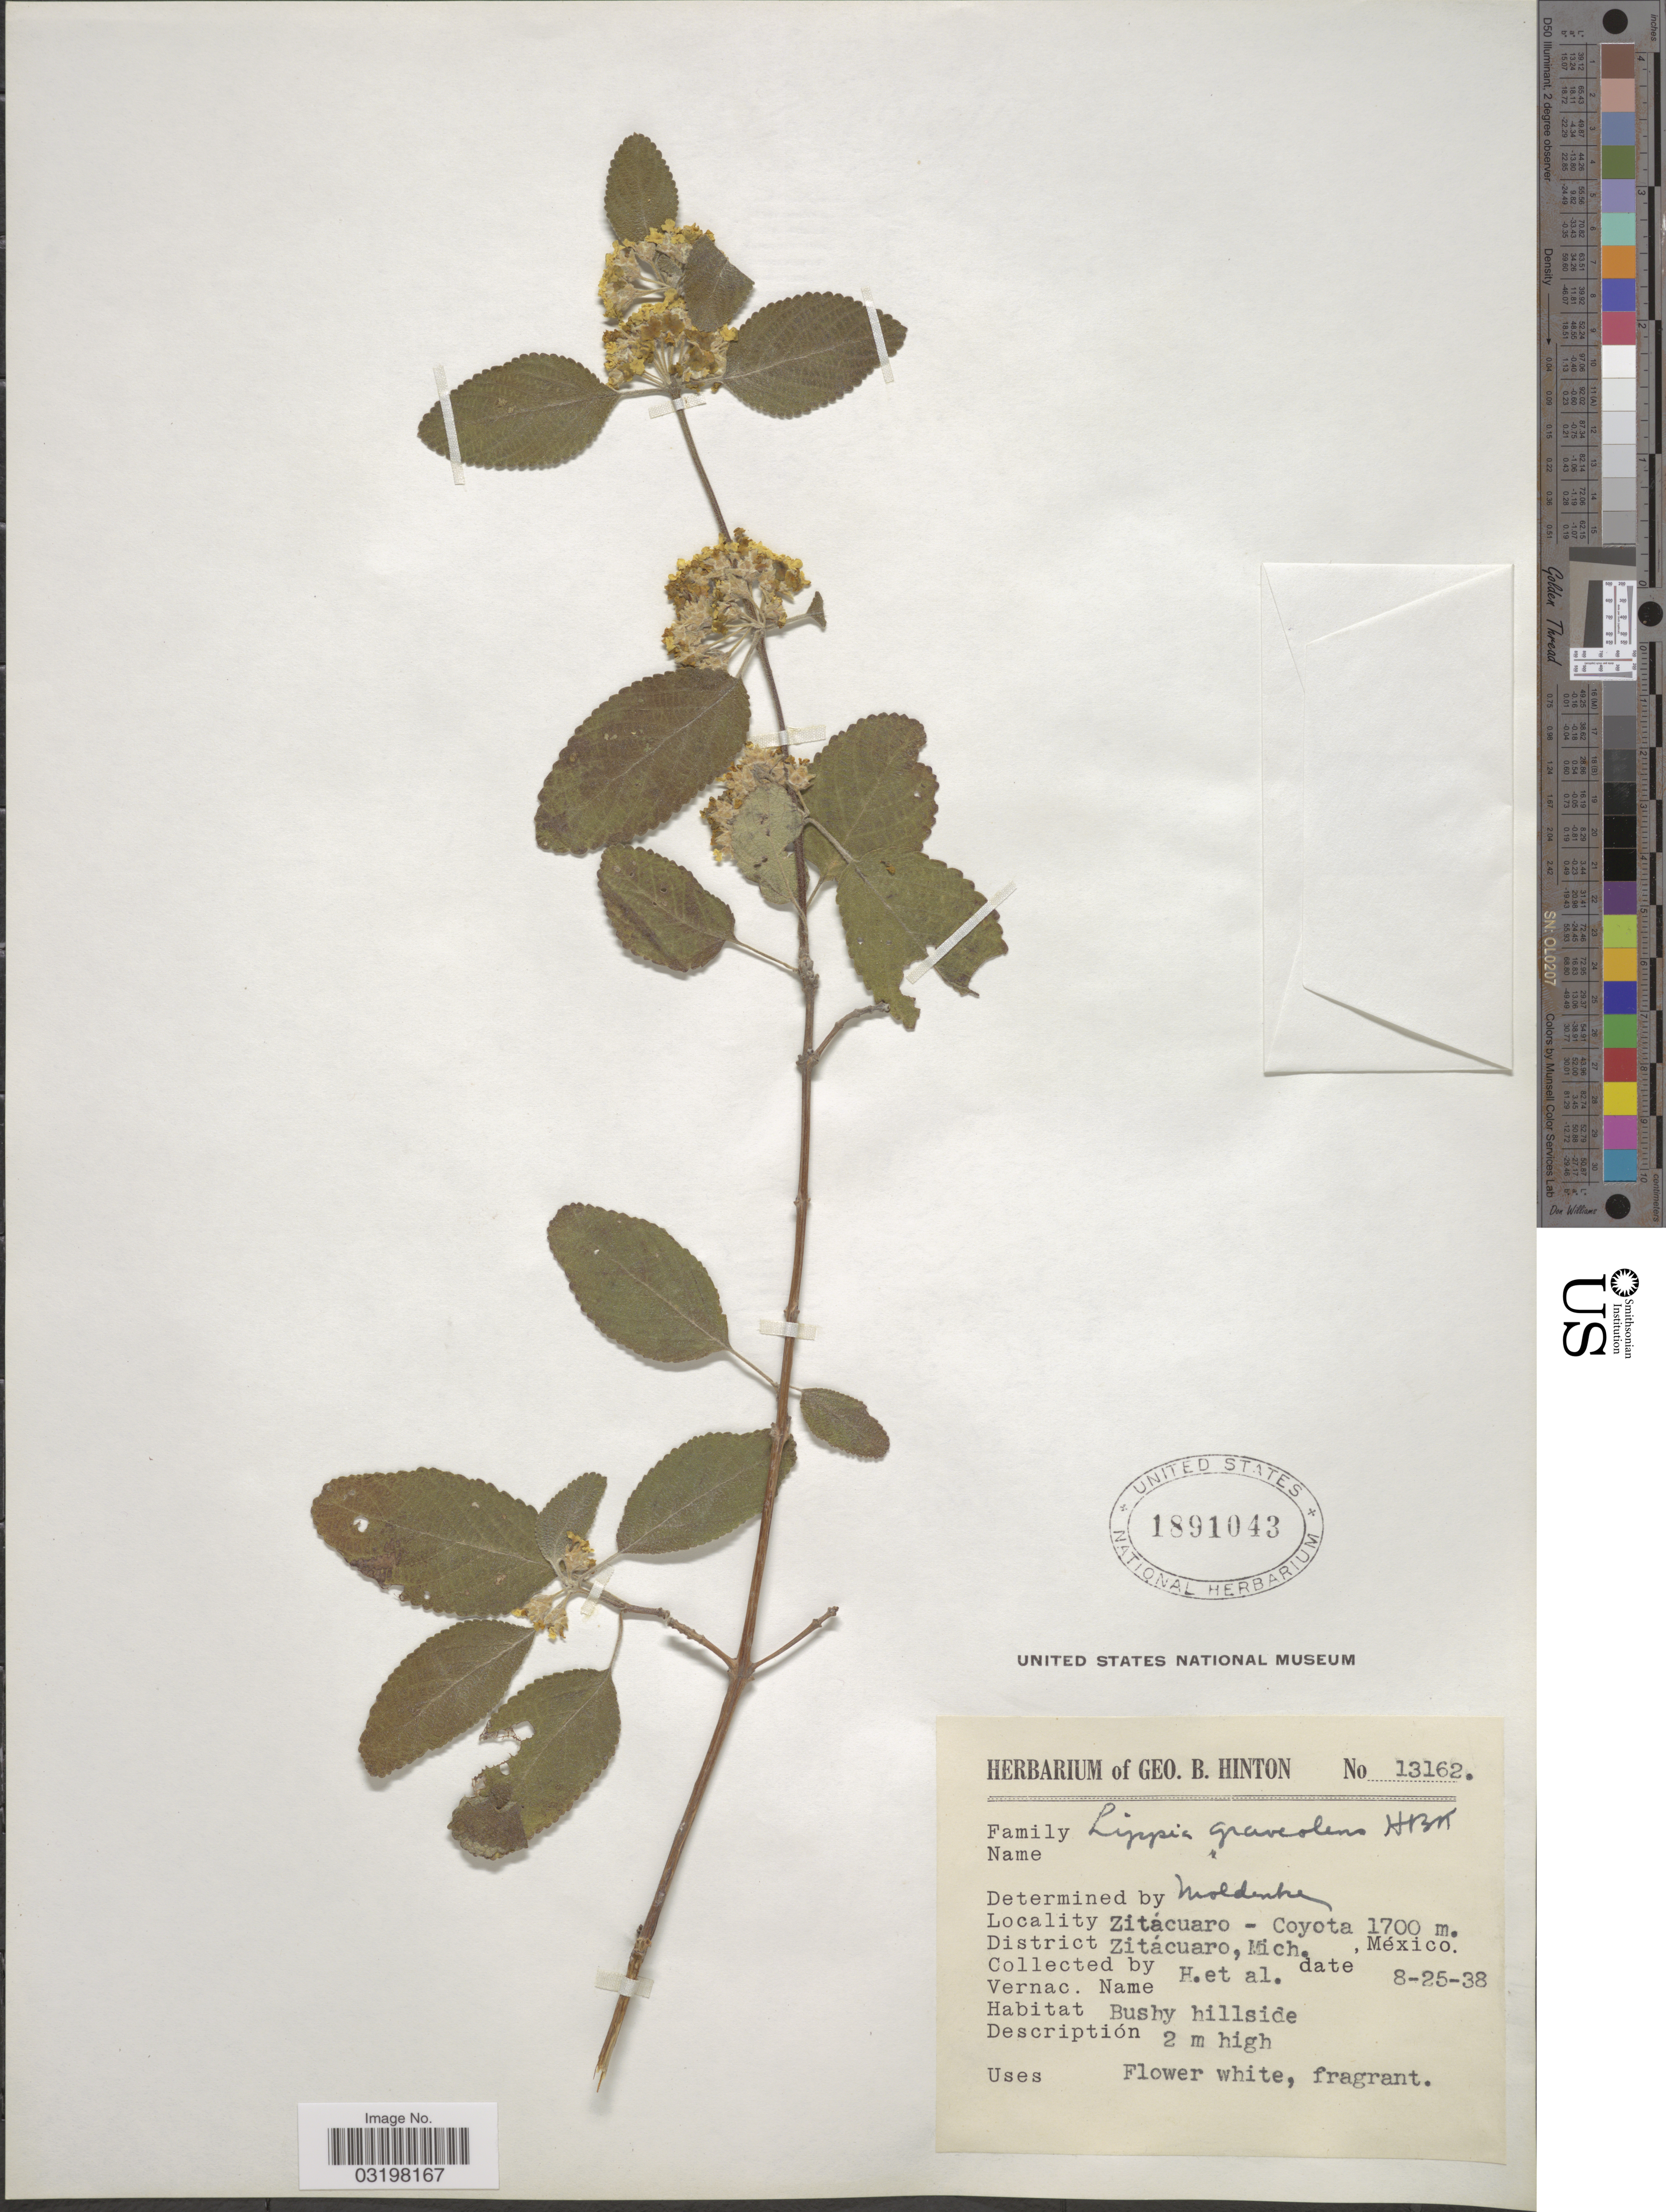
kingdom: Plantae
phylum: Tracheophyta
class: Magnoliopsida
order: Lamiales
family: Verbenaceae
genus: Lippia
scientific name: Lippia graveolens f. graveolens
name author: Kunth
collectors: G. B. Hinton & et al.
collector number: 13162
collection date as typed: Transcribed d/m/y: 25/8/38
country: Mexico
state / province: Michoacán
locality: Zitácuaro - Coyota. District Zitácuaro. Bushy hillsides.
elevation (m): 1700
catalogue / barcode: US 1891043